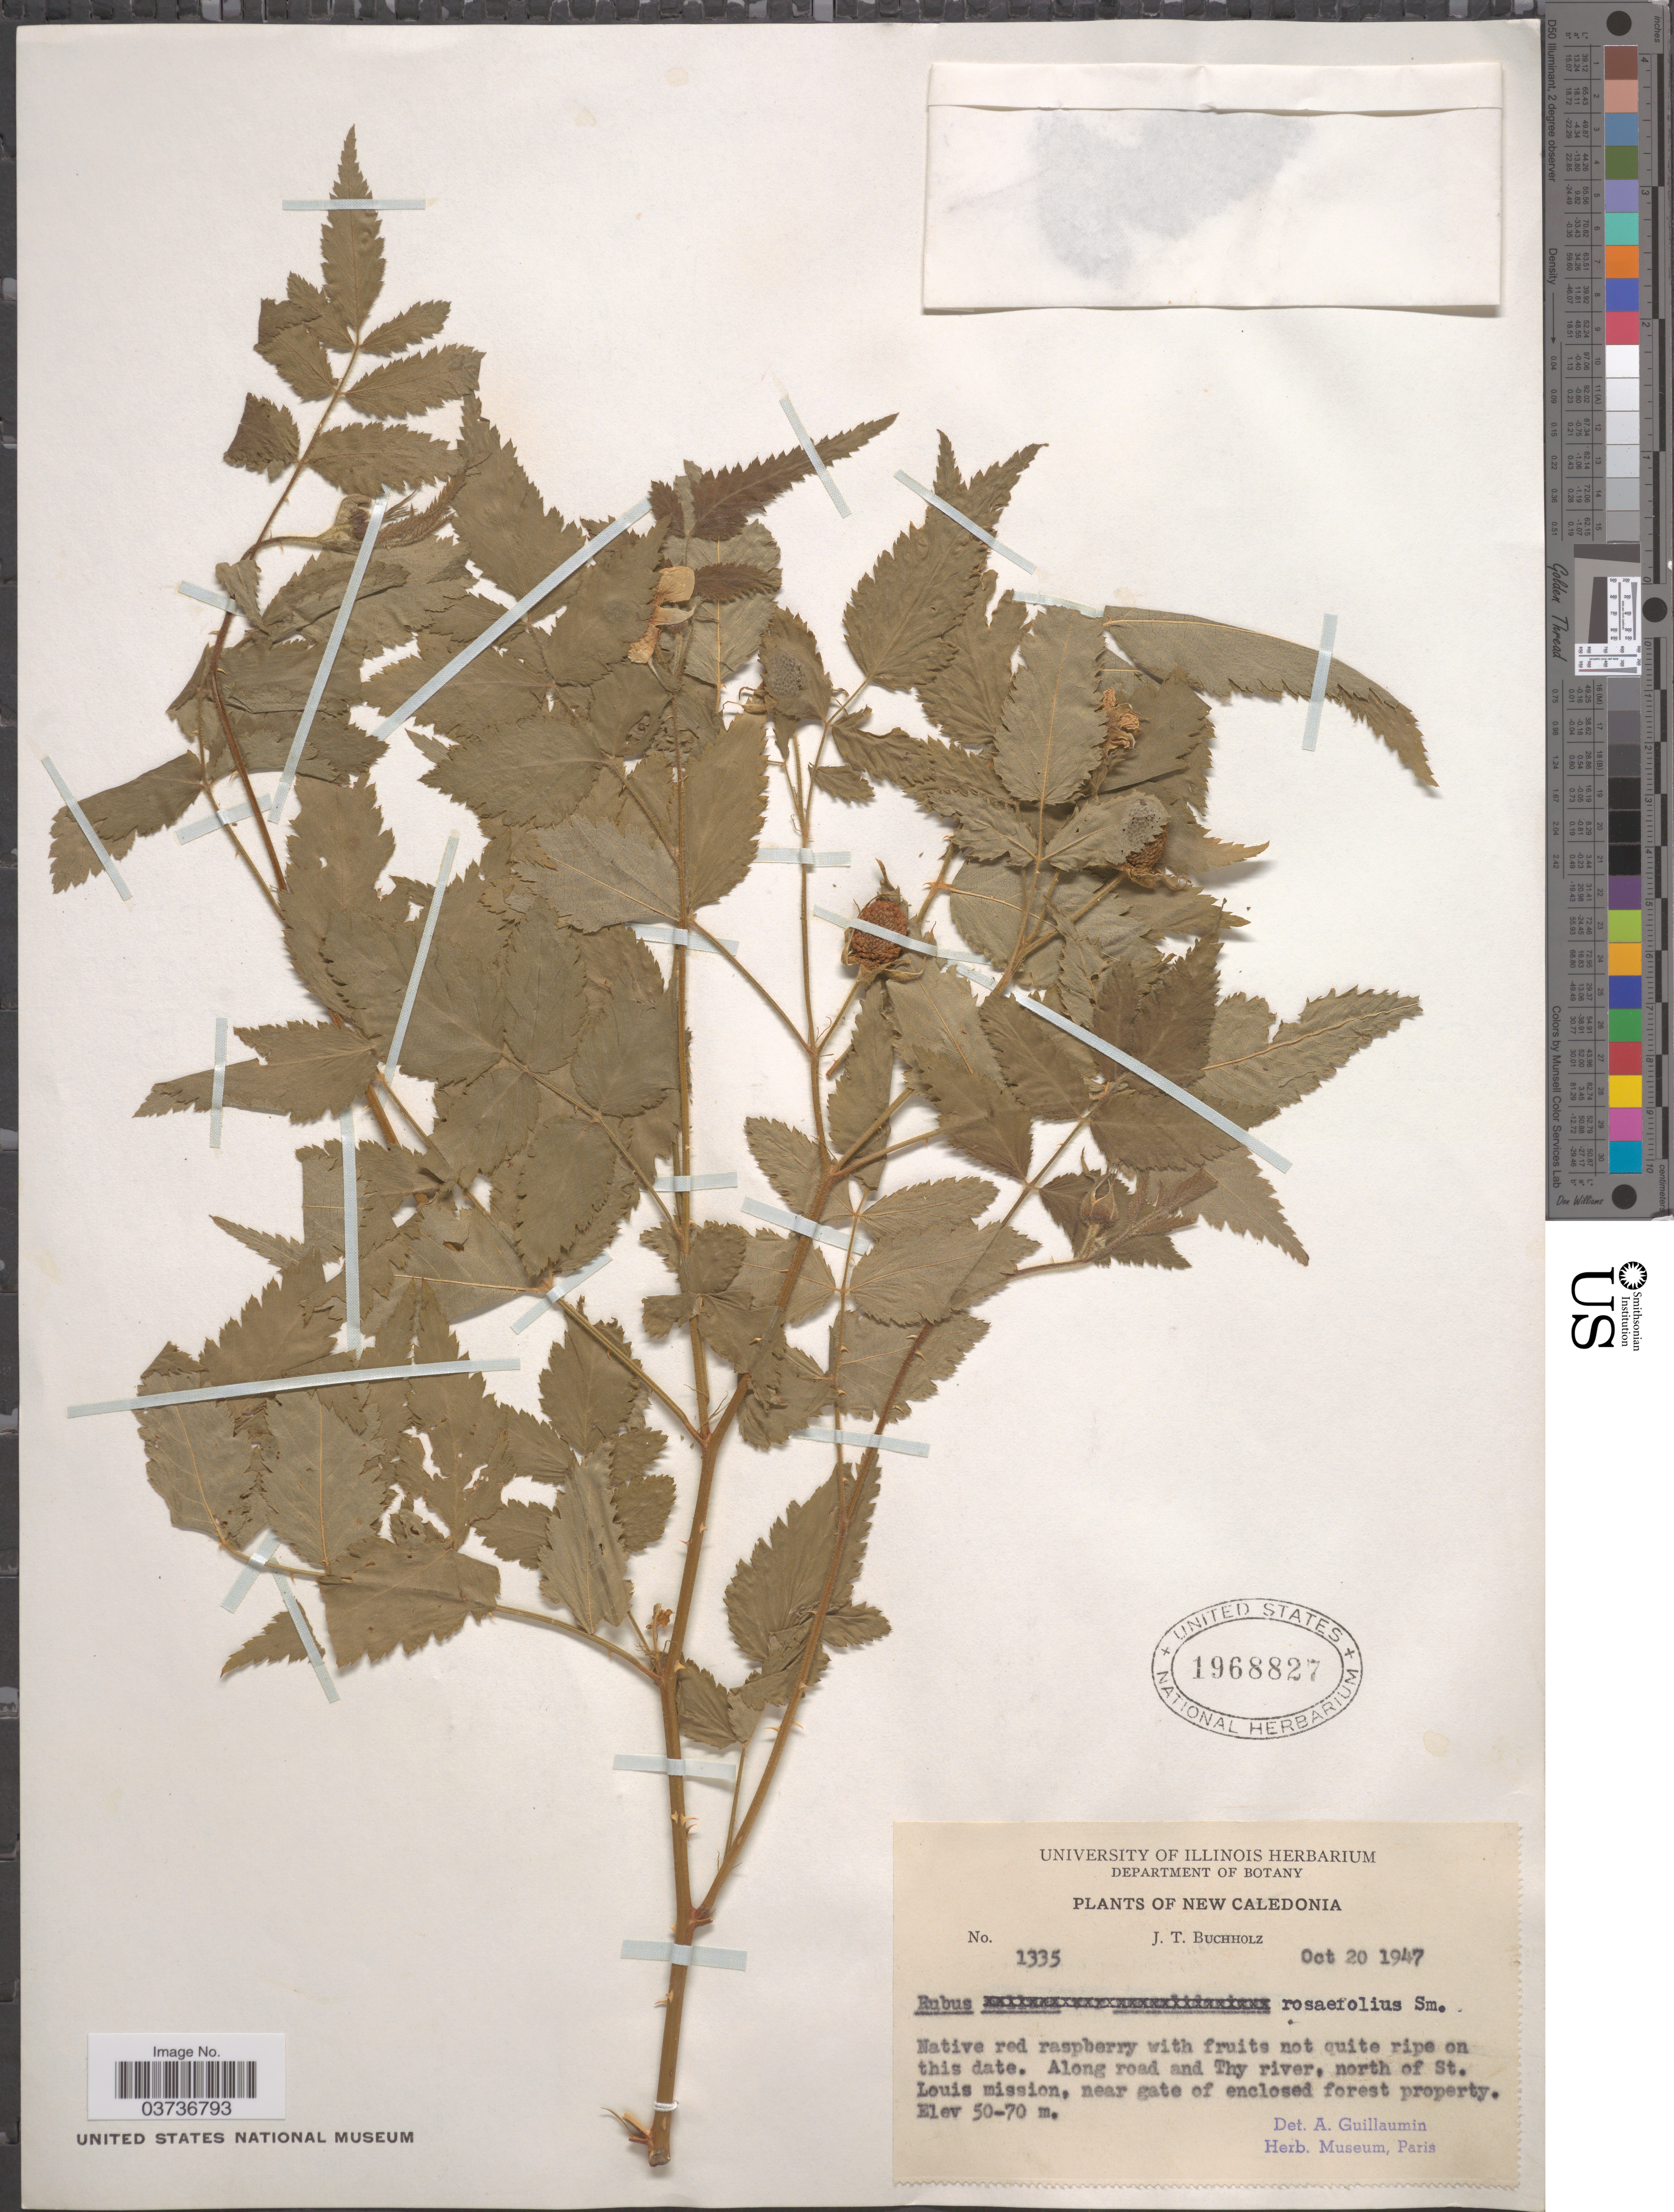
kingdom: Plantae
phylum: Tracheophyta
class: Magnoliopsida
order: Rosales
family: Rosaceae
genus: Rubus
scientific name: Rubus rosaefolius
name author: Sm.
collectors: J. T. Buchholz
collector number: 1335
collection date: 1947-10-20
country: New Caledonia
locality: Along road and Thy river, north of St. Louis mission, near gate of enclosed forest property.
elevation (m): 50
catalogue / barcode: US 1968827